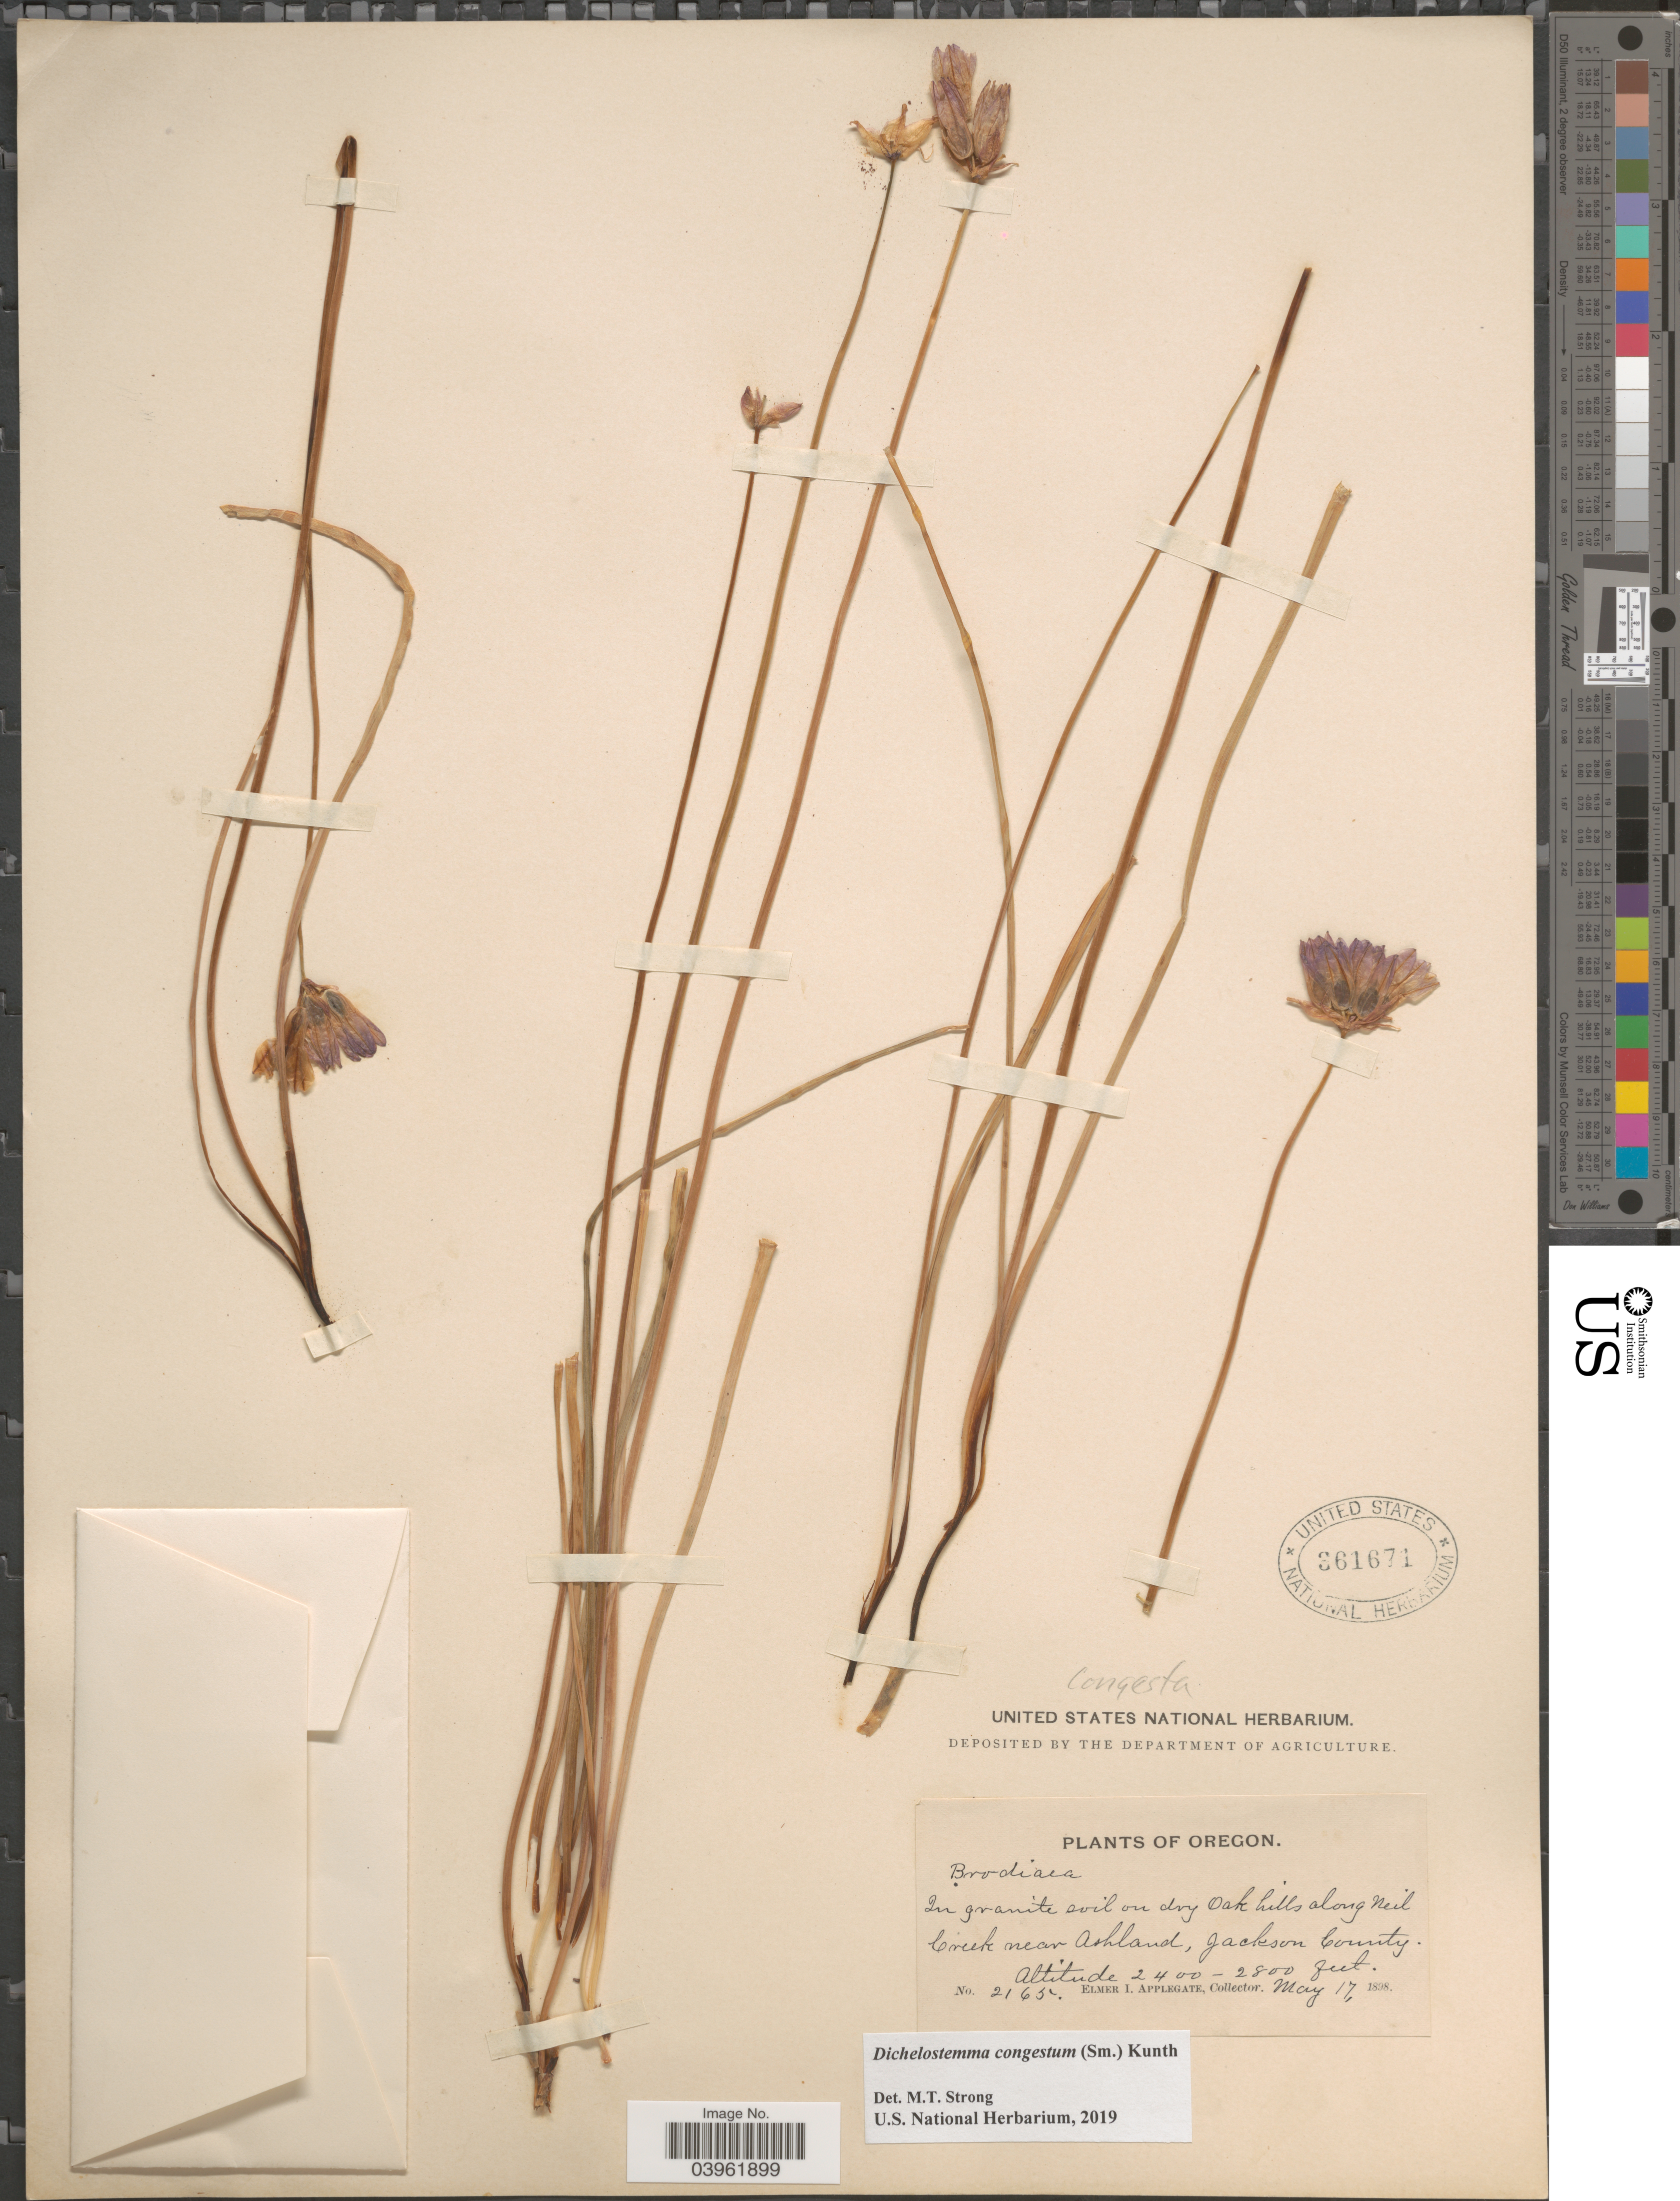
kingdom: Plantae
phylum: Tracheophyta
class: Liliopsida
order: Asparagales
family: Asparagaceae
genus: Dichelostemma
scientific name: Dichelostemma congestum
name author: Kunth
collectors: E. I. Applegate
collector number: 2165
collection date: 1898-05-17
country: United States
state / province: Oregon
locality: In granitic soil on dry Oak hills along Neil Creek near Ashland, Jackson County.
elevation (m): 732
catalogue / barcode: US 361671